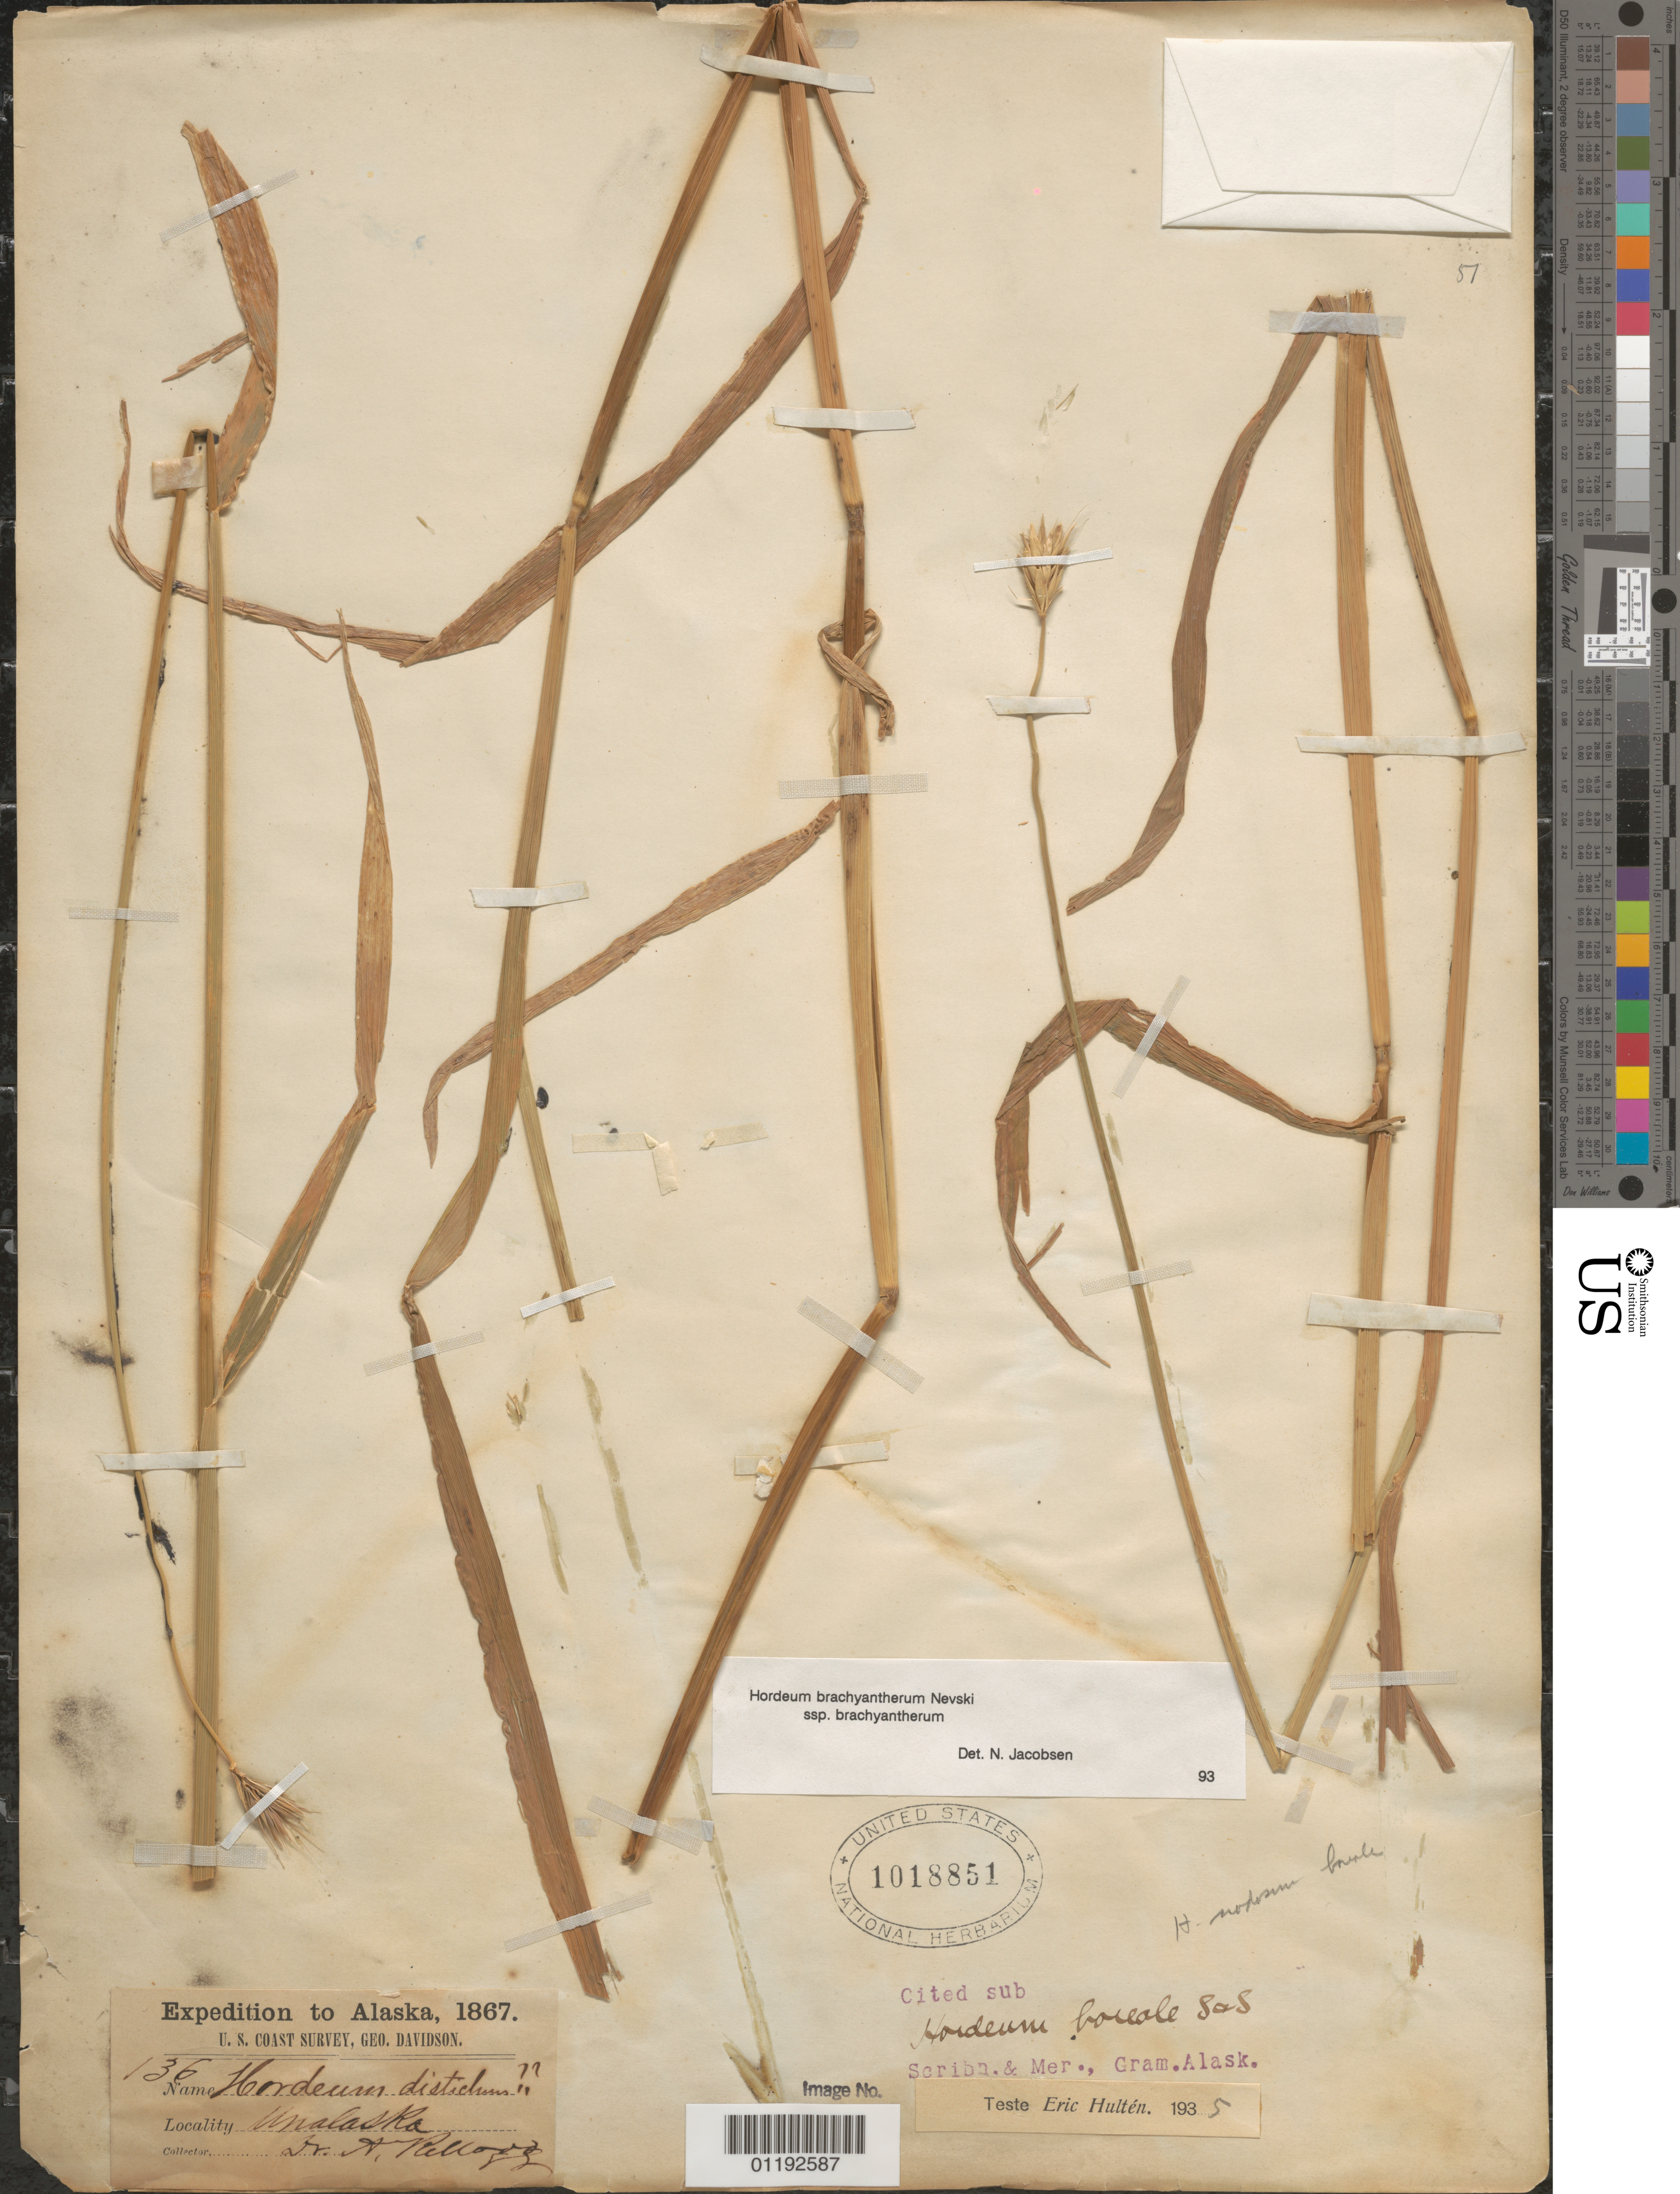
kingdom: Plantae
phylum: Tracheophyta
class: Liliopsida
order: Poales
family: Poaceae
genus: Hordeum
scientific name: Hordeum brachyantherum subsp. brachyantherum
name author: Nevski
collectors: A. Kellogg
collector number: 136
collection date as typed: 1867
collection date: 1867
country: United States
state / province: Alaska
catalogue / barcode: US 1018851